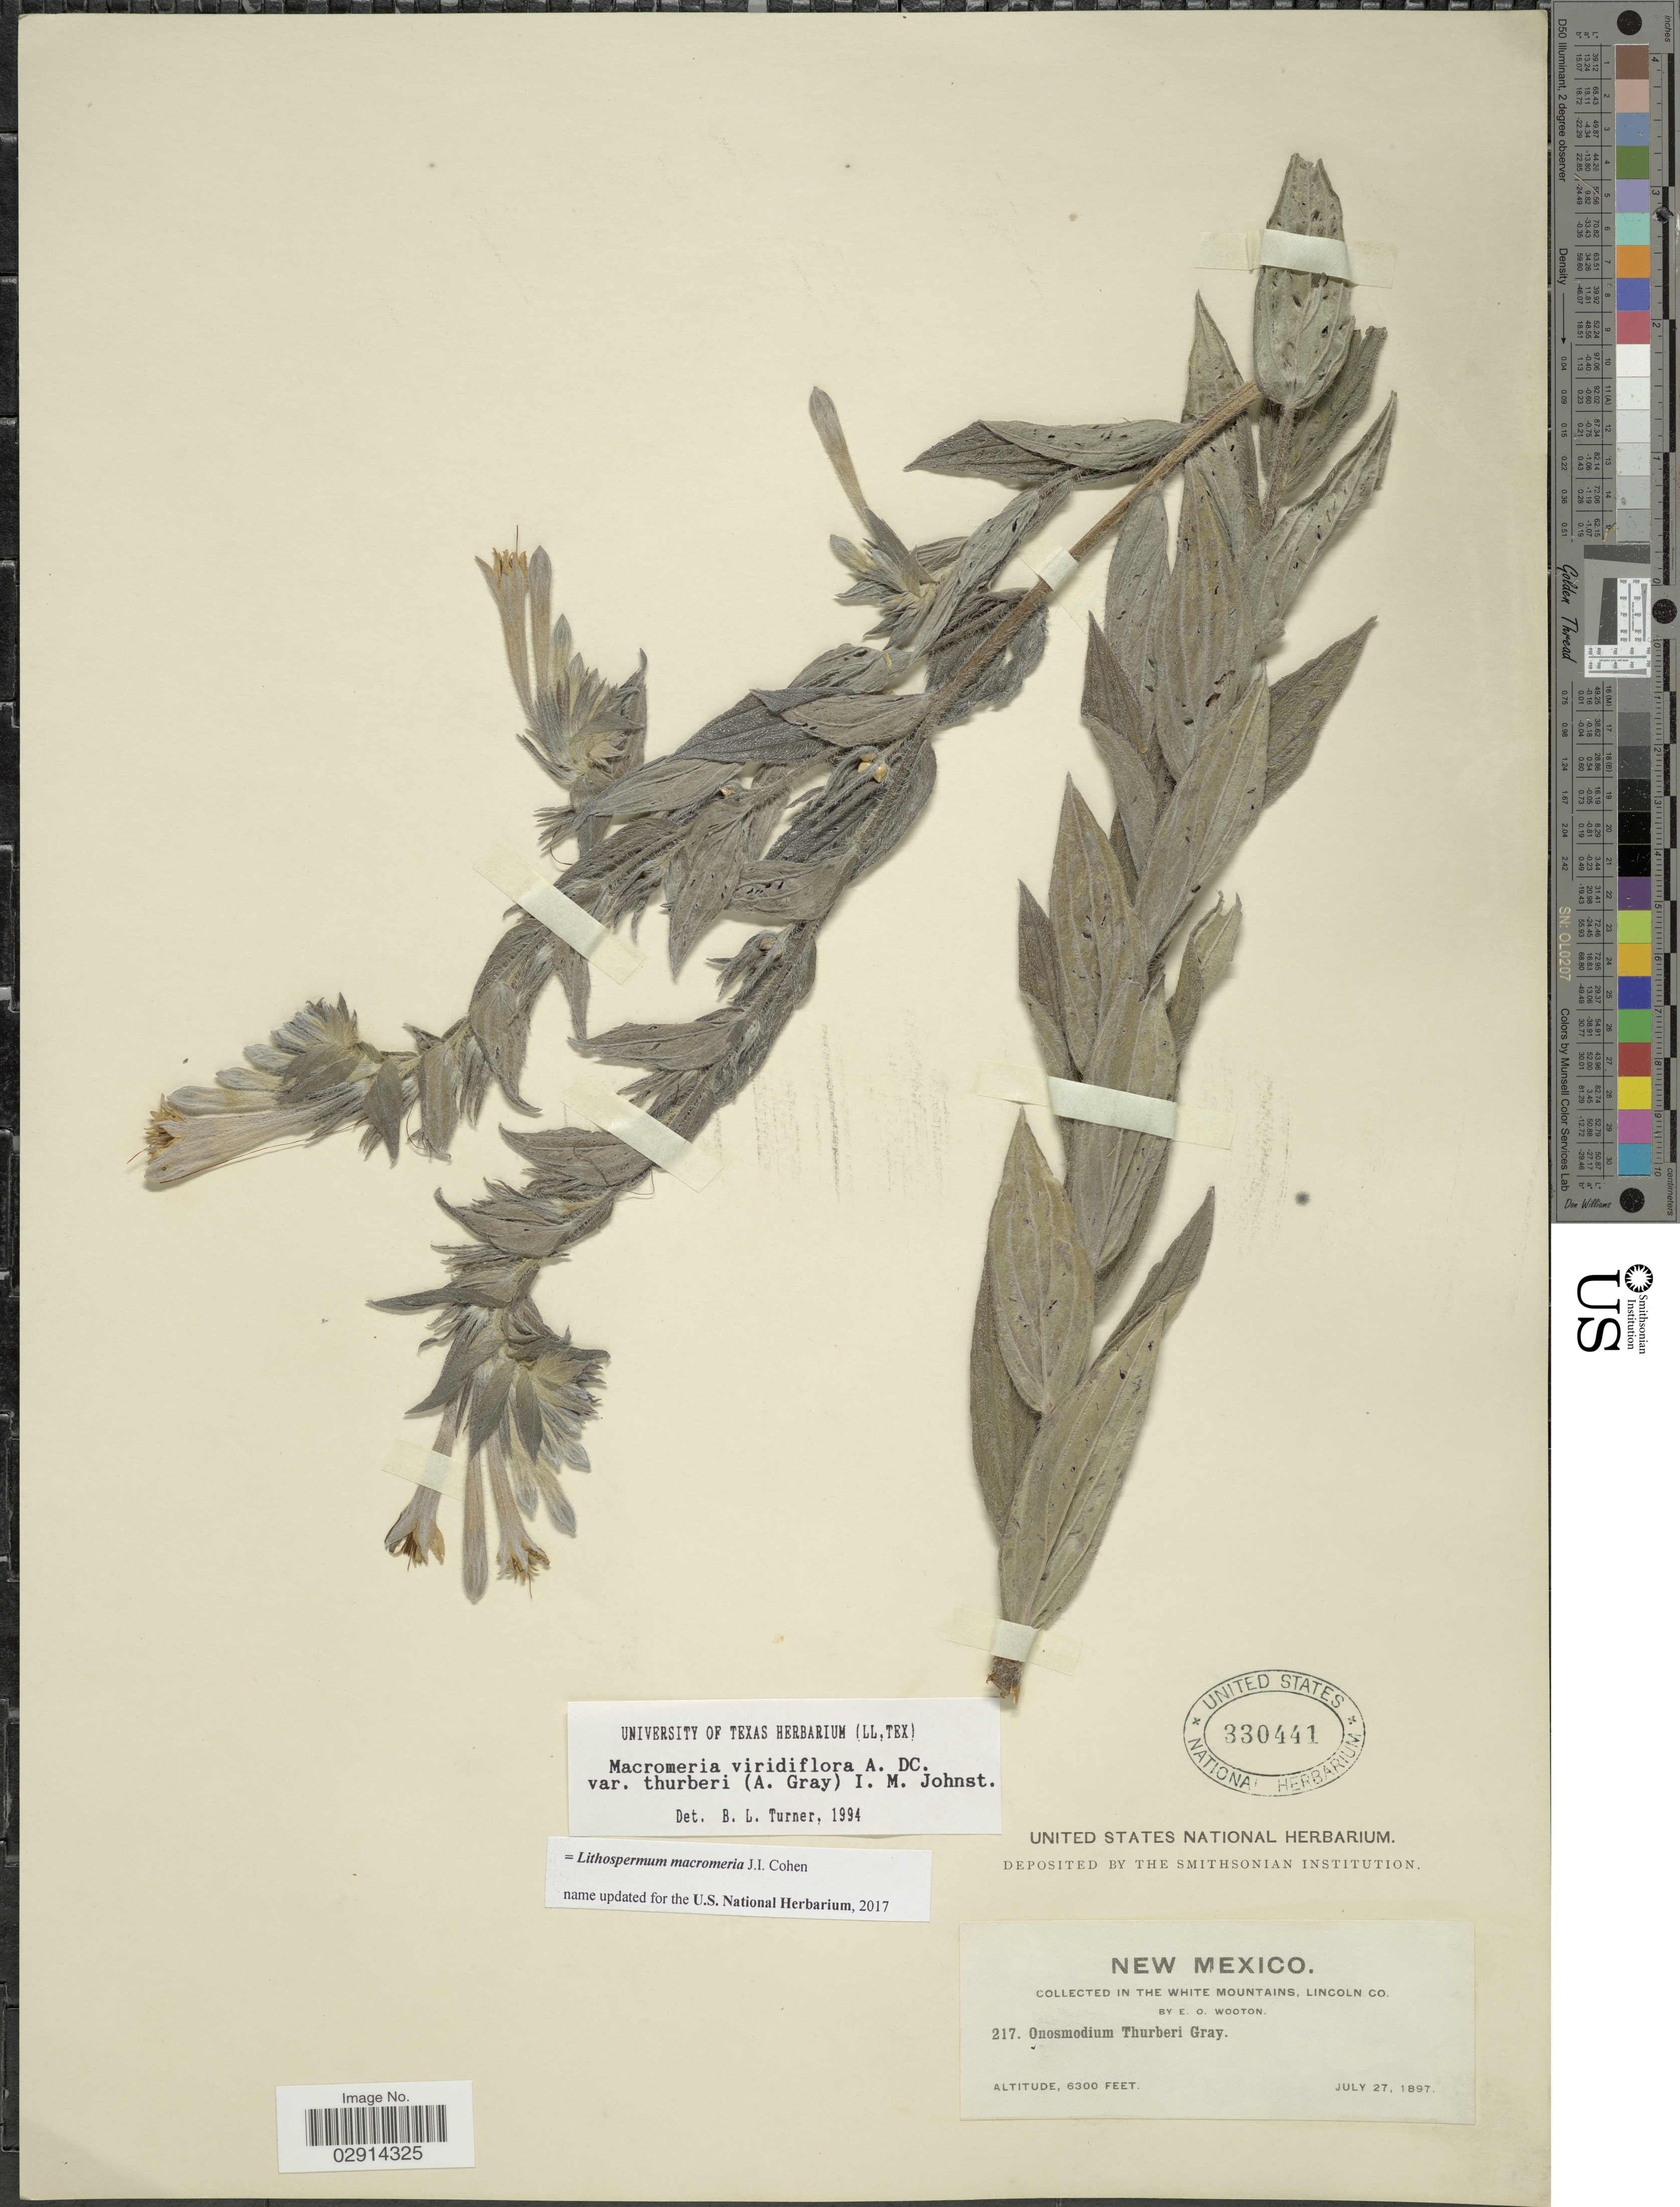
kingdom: Plantae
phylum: Tracheophyta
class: Magnoliopsida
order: Boraginales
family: Boraginaceae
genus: Lithospermum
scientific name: Lithospermum macromeria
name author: Cohen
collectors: E. O. Wooton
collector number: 217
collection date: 1897-07-27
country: United States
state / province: New Mexico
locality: In the White Mountains, Lincoln Co.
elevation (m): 1920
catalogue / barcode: US 330441